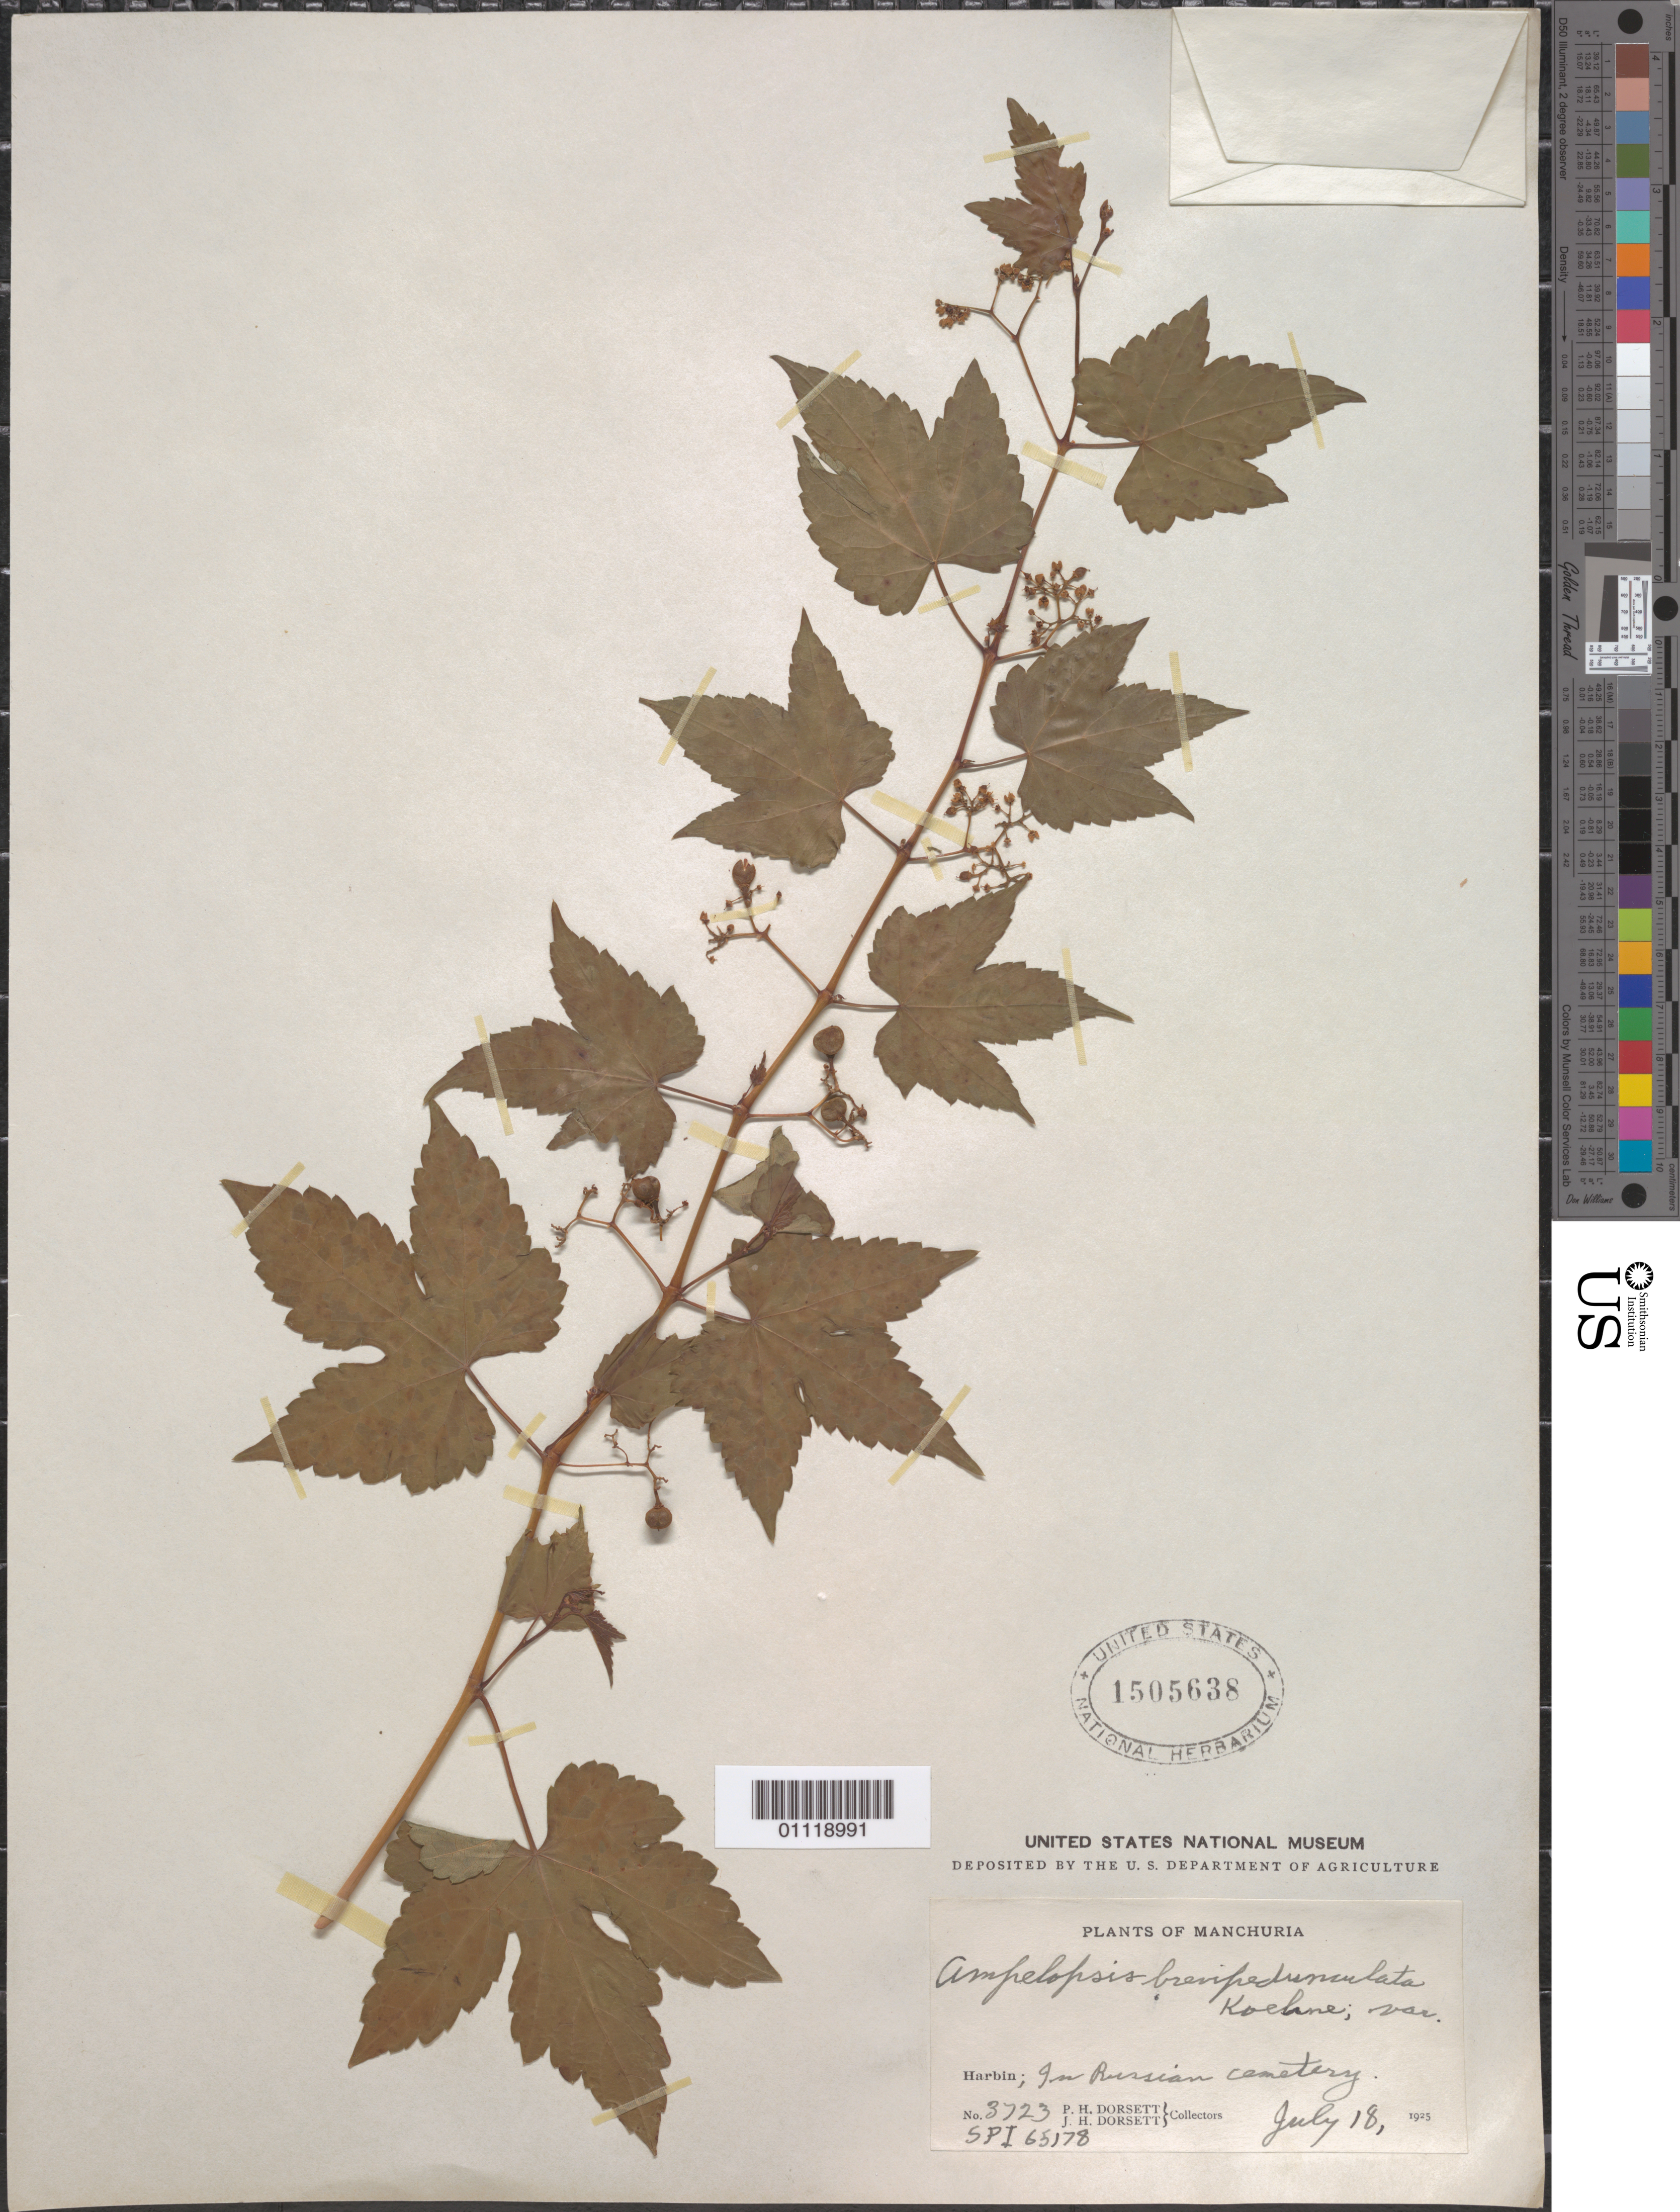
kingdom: Plantae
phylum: Tracheophyta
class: Magnoliopsida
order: Vitales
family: Vitaceae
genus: Ampelopsis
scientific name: Ampelopsis brevipedunculata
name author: (Maxim.) Trautv.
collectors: P. H. Dorsett & J. Dorsett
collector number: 3723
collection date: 1925-07-18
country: China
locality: Manchuria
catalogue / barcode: US 1505638